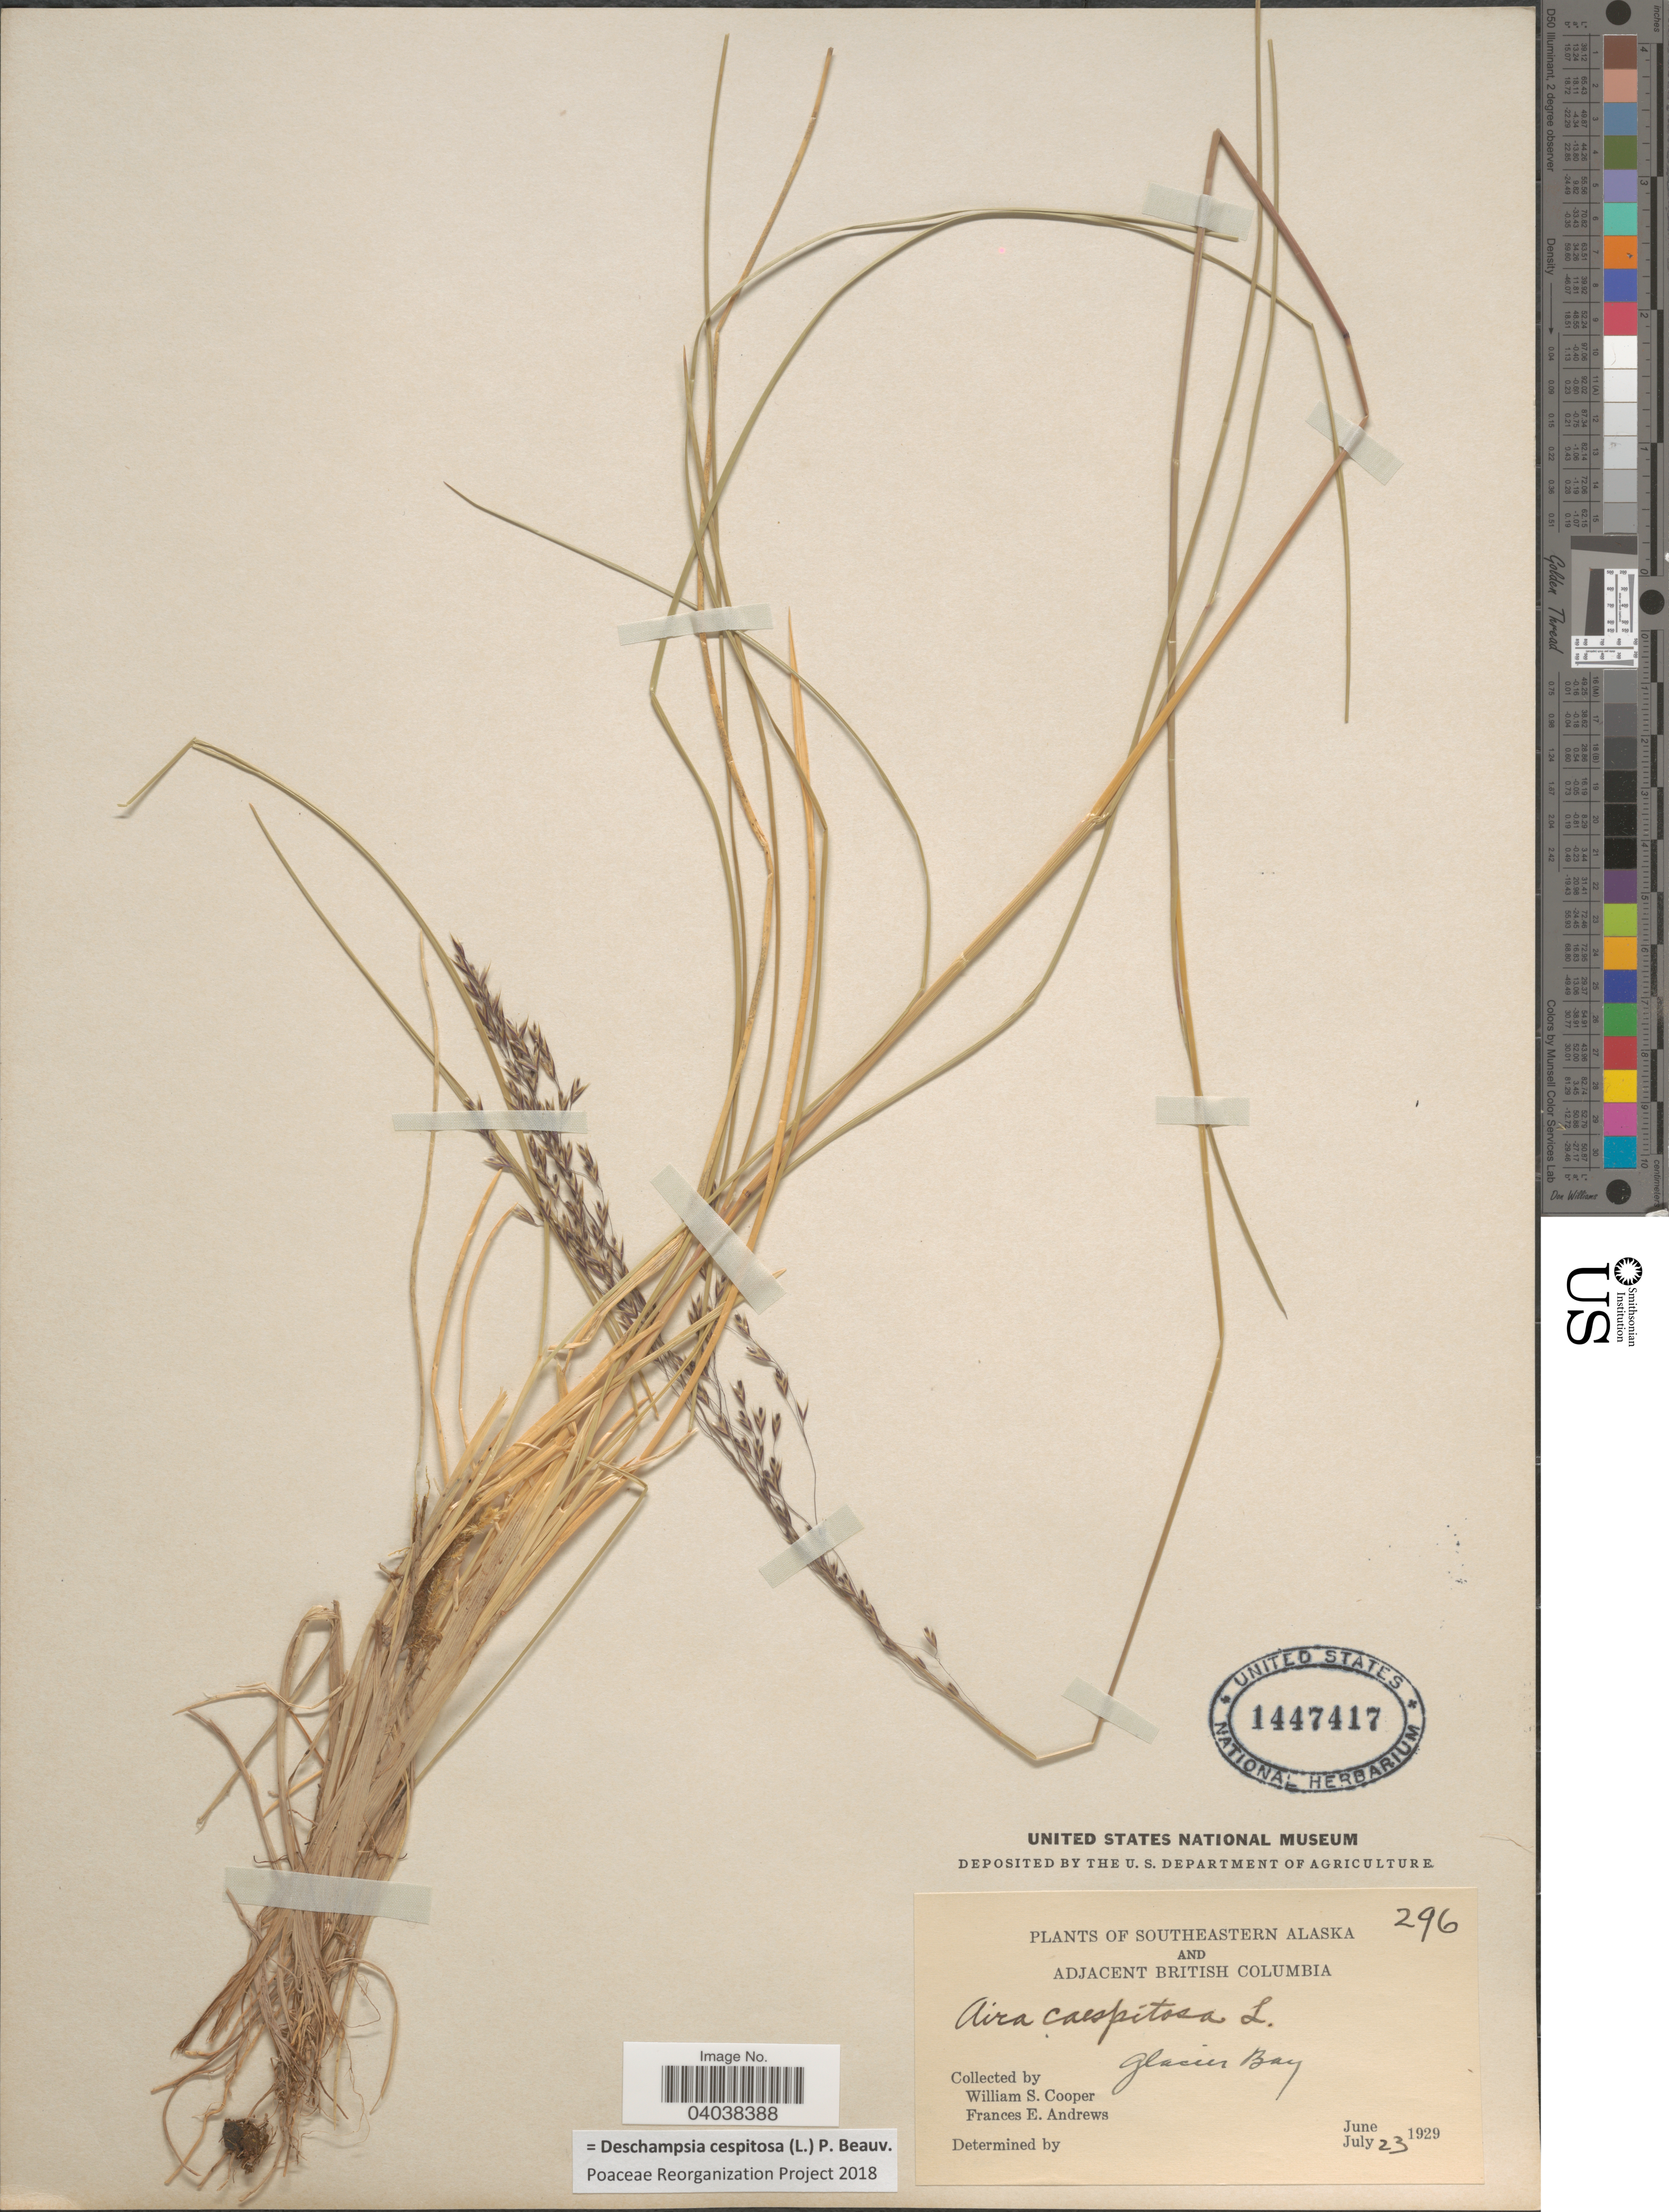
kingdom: Plantae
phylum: Tracheophyta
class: Liliopsida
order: Poales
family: Poaceae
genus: Deschampsia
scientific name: Deschampsia cespitosa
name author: (L.) P. Beauv.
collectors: W. Cooper & F. Andrews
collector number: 296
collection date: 1929-07-23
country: United States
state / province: Alaska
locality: Southeastern Alaska and Adjacent Birtish Columbia. Glacier Bay.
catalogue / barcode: US 1447417